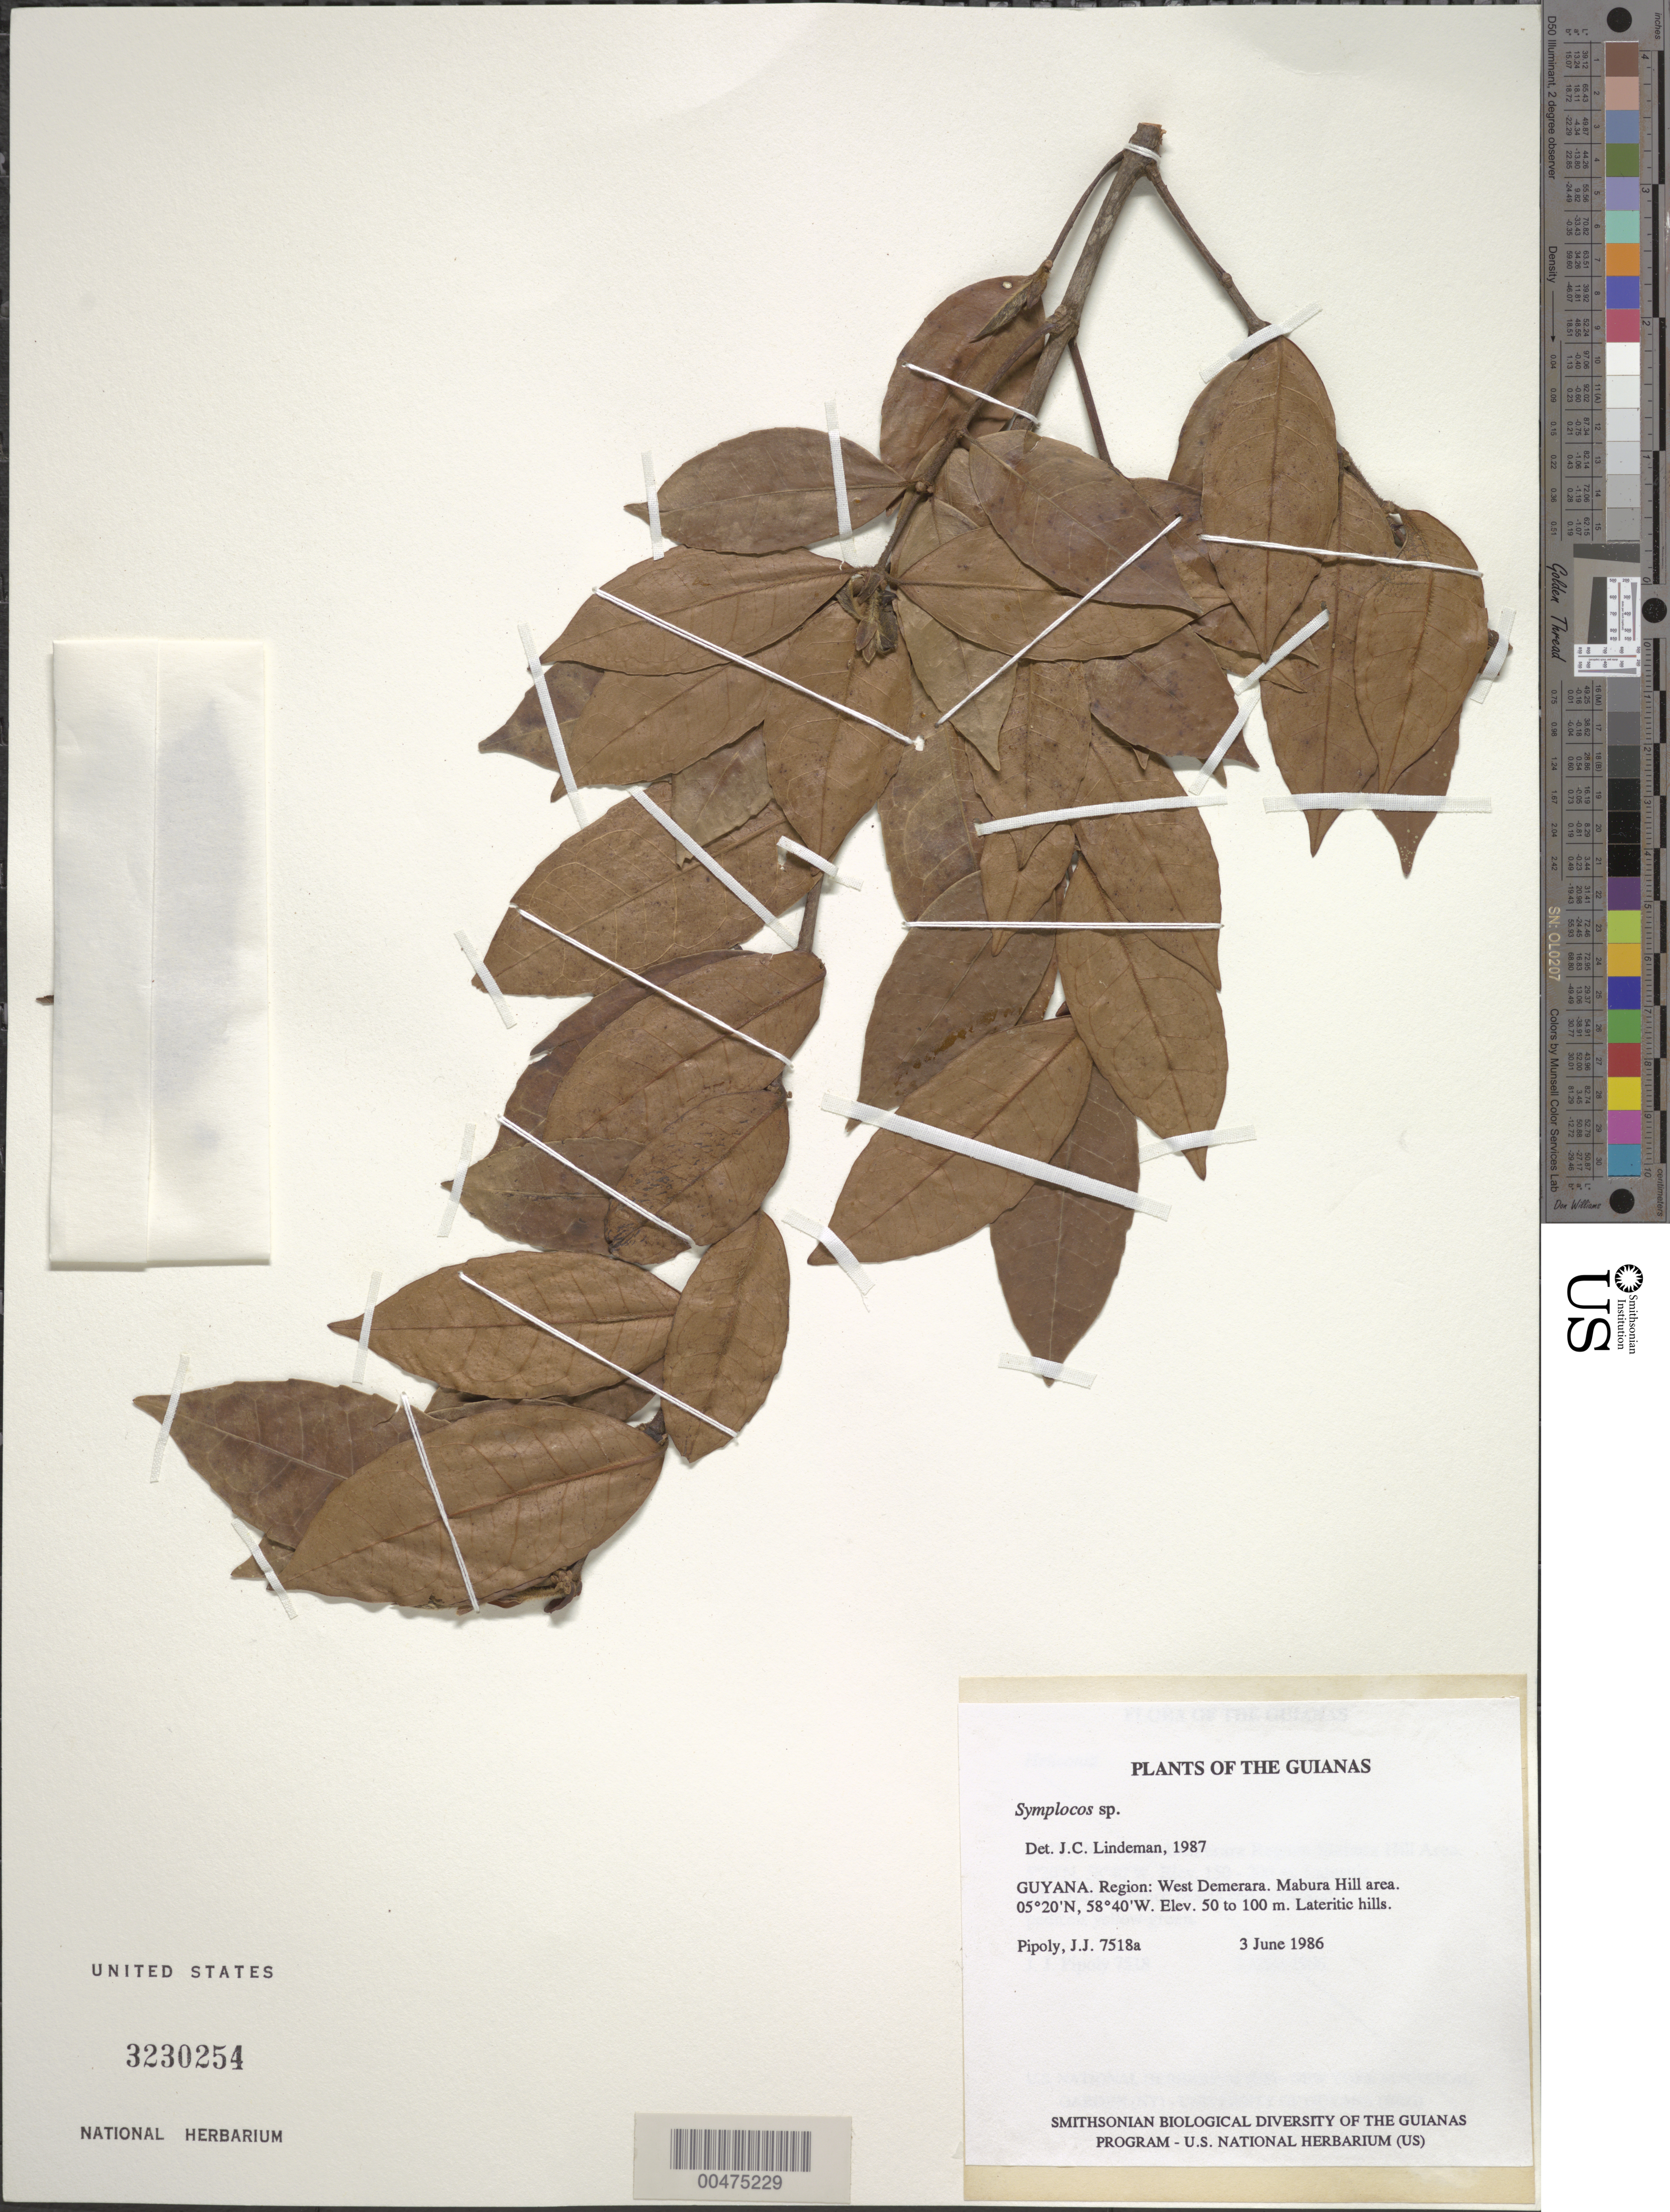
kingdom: Plantae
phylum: Tracheophyta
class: Magnoliopsida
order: Ericales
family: Symplocaceae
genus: Symplocos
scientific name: Symplocos sp.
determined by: Lindeman, J. C.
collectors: J. J. Pipoly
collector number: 7518 a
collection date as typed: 3 June 1986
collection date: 1986-06-03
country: Guyana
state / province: U. Demerara-Berbice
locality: Mabura Hill area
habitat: Lateritic hills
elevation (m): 50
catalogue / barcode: US 3230254